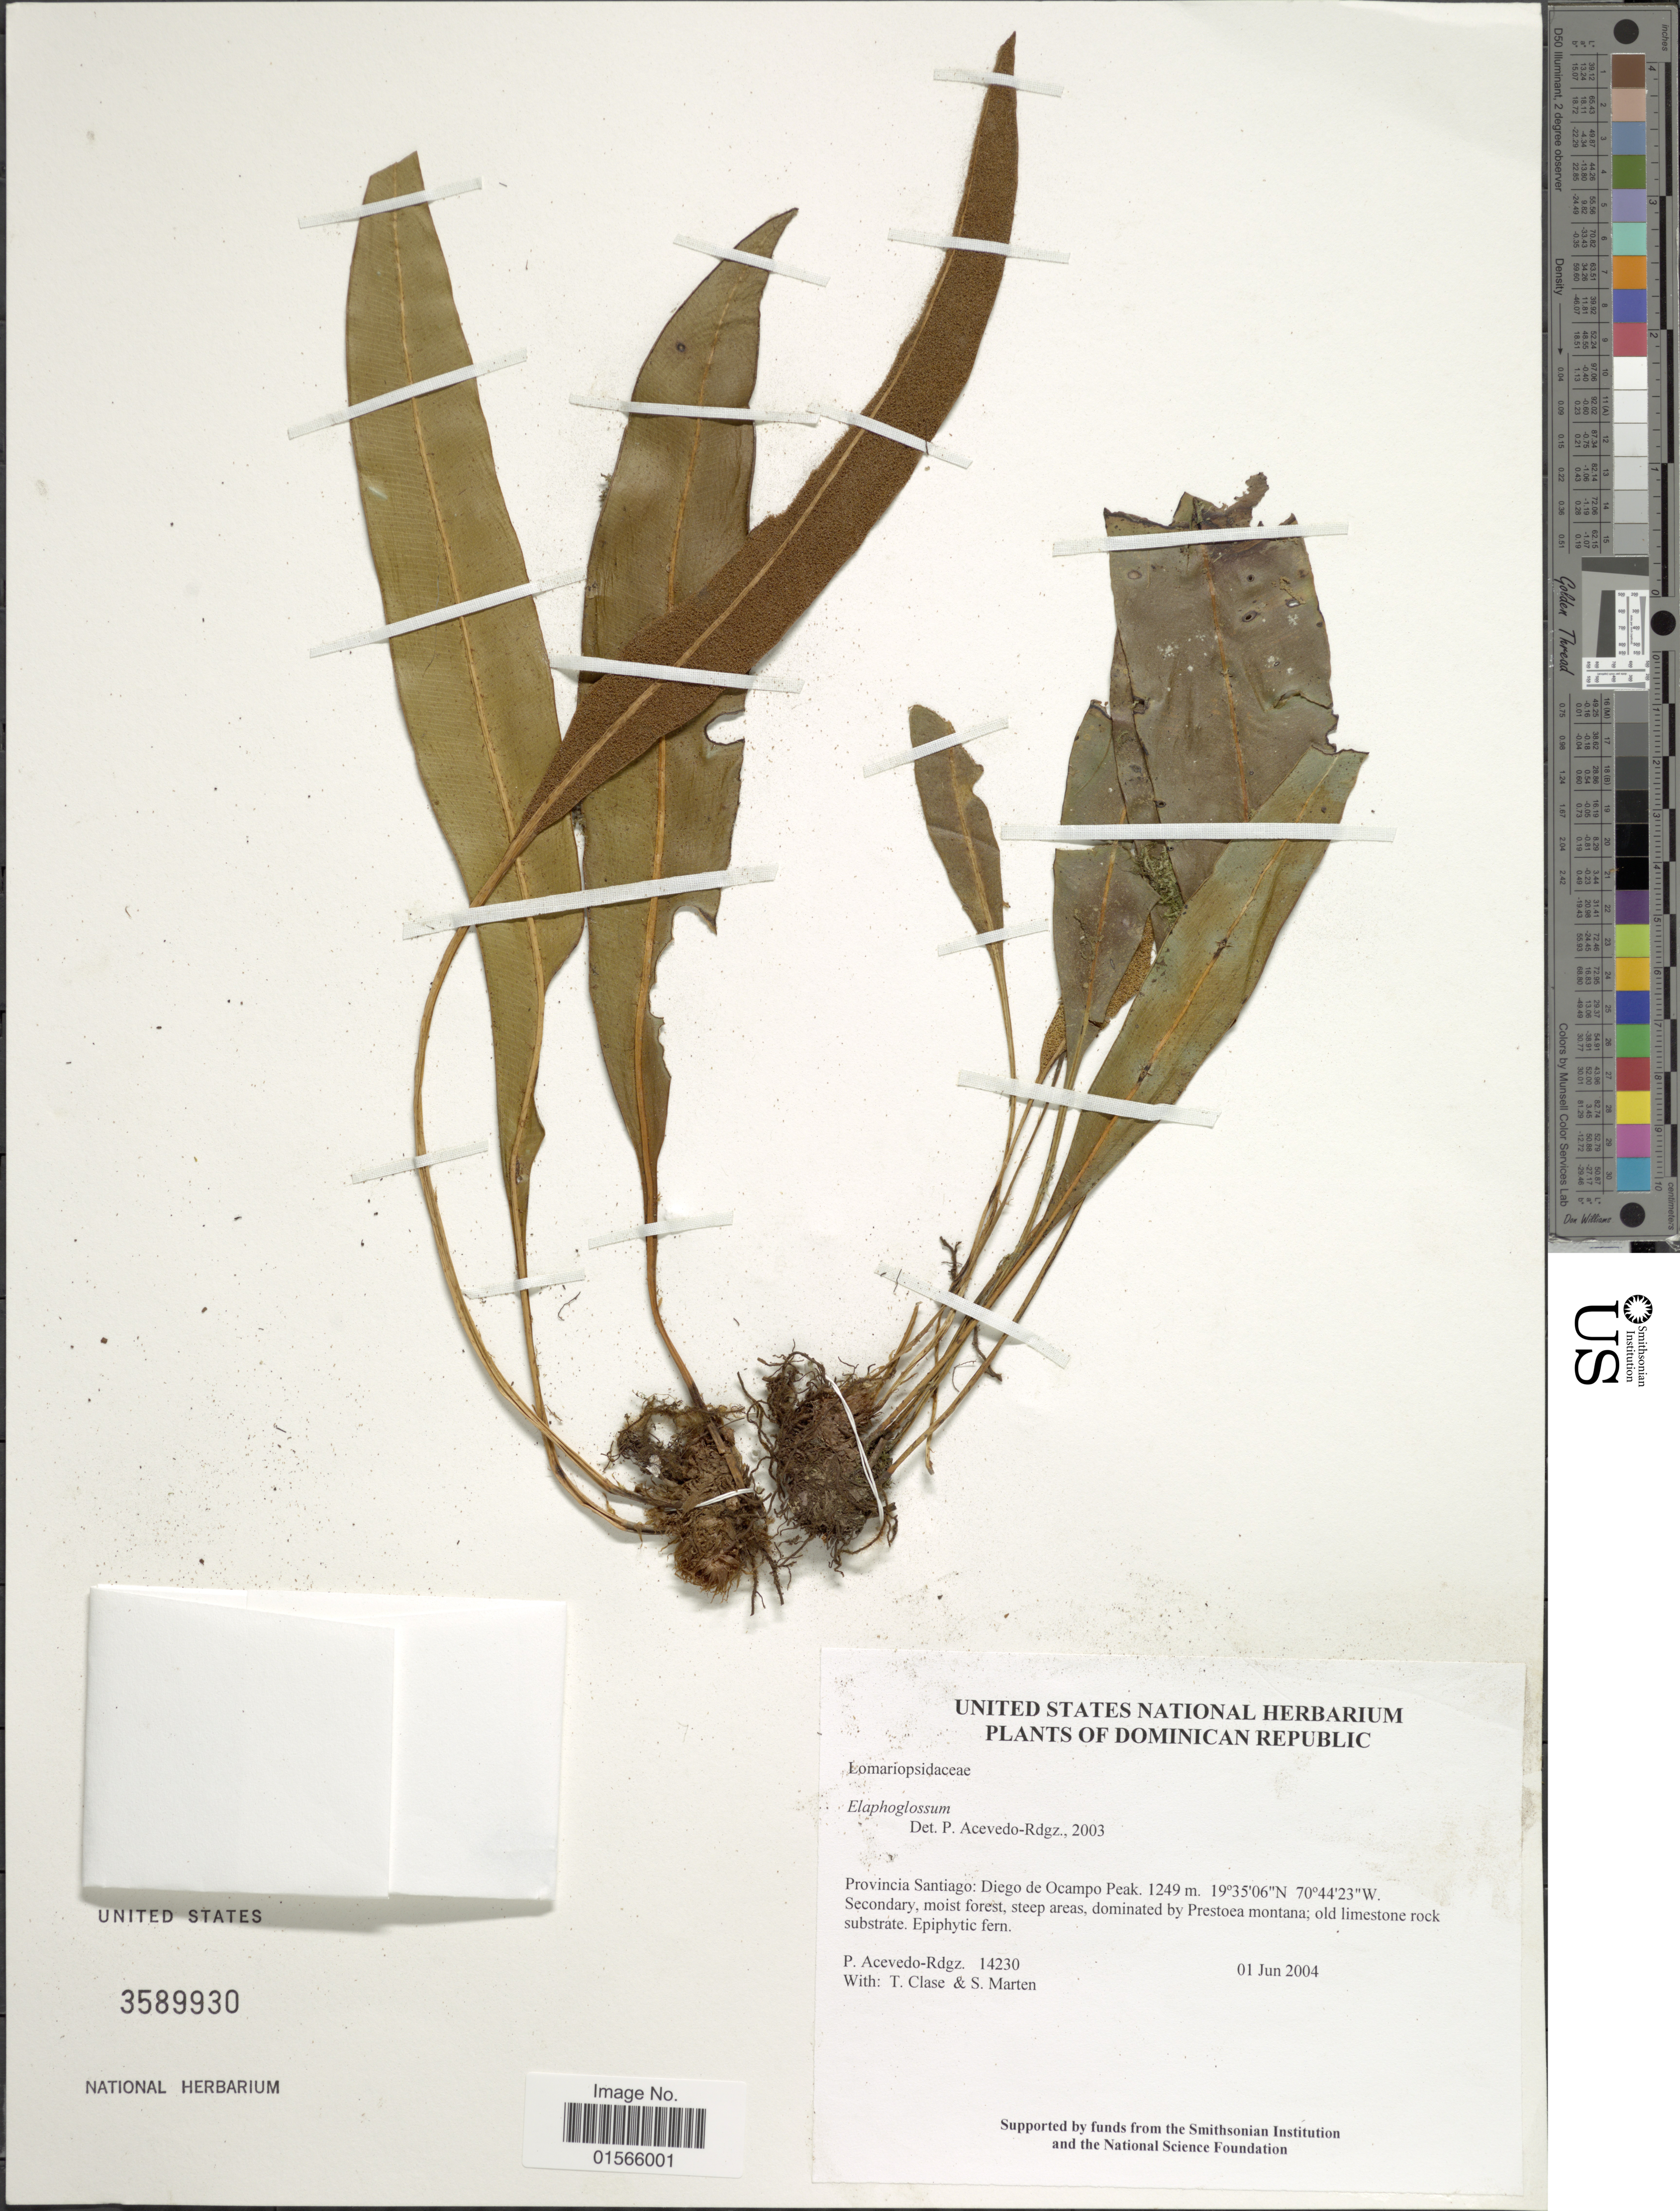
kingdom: Plantae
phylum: Tracheophyta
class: Polypodiopsida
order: Polypodiales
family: Dryopteridaceae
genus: Elaphoglossum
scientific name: Elaphoglossum sp.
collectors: P. Acevedo-Rodr., T. Clase & S. Marten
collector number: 14230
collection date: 2004-06-01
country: Dominican Republic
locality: Provincia Saantiago: Diego de Ocampo Peak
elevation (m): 1249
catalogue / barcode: US 3589930